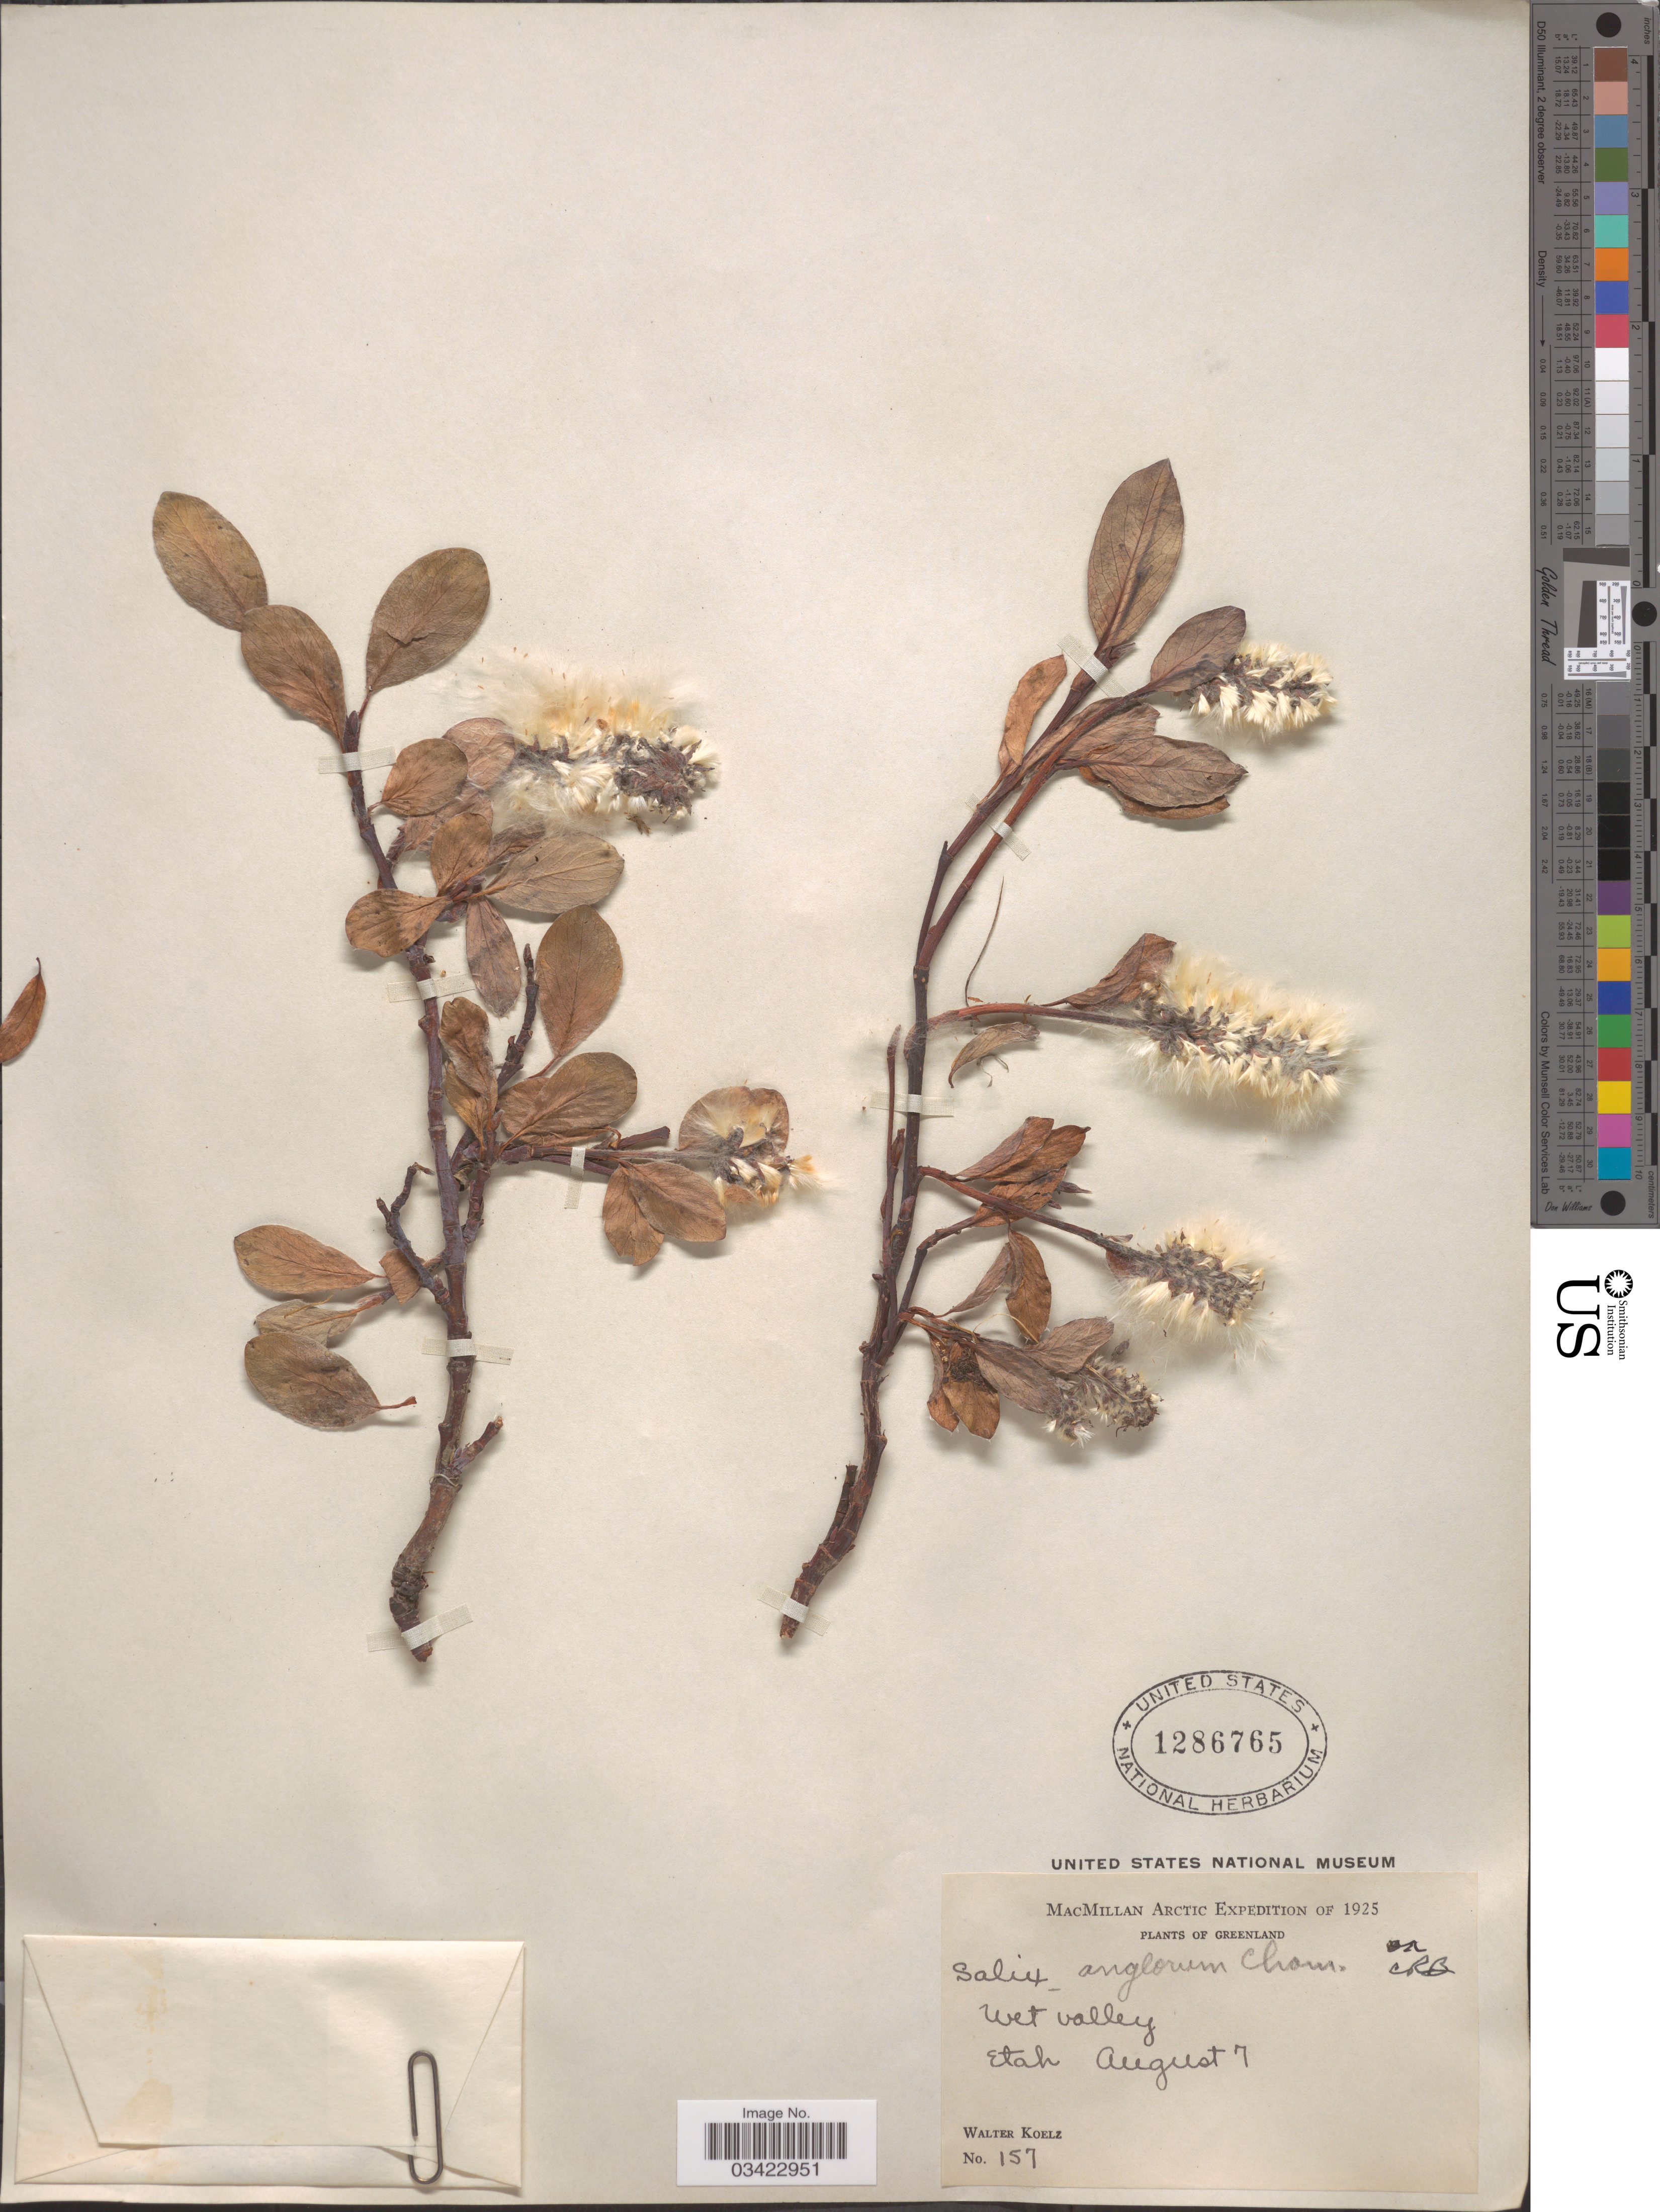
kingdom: Plantae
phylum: Tracheophyta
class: Magnoliopsida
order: Malpighiales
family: Salicaceae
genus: Salix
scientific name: Salix anglorum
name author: Cham.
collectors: W. N. Koelz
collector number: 157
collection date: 1925-08-07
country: Greenland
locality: Etah.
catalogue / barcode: US 1286765